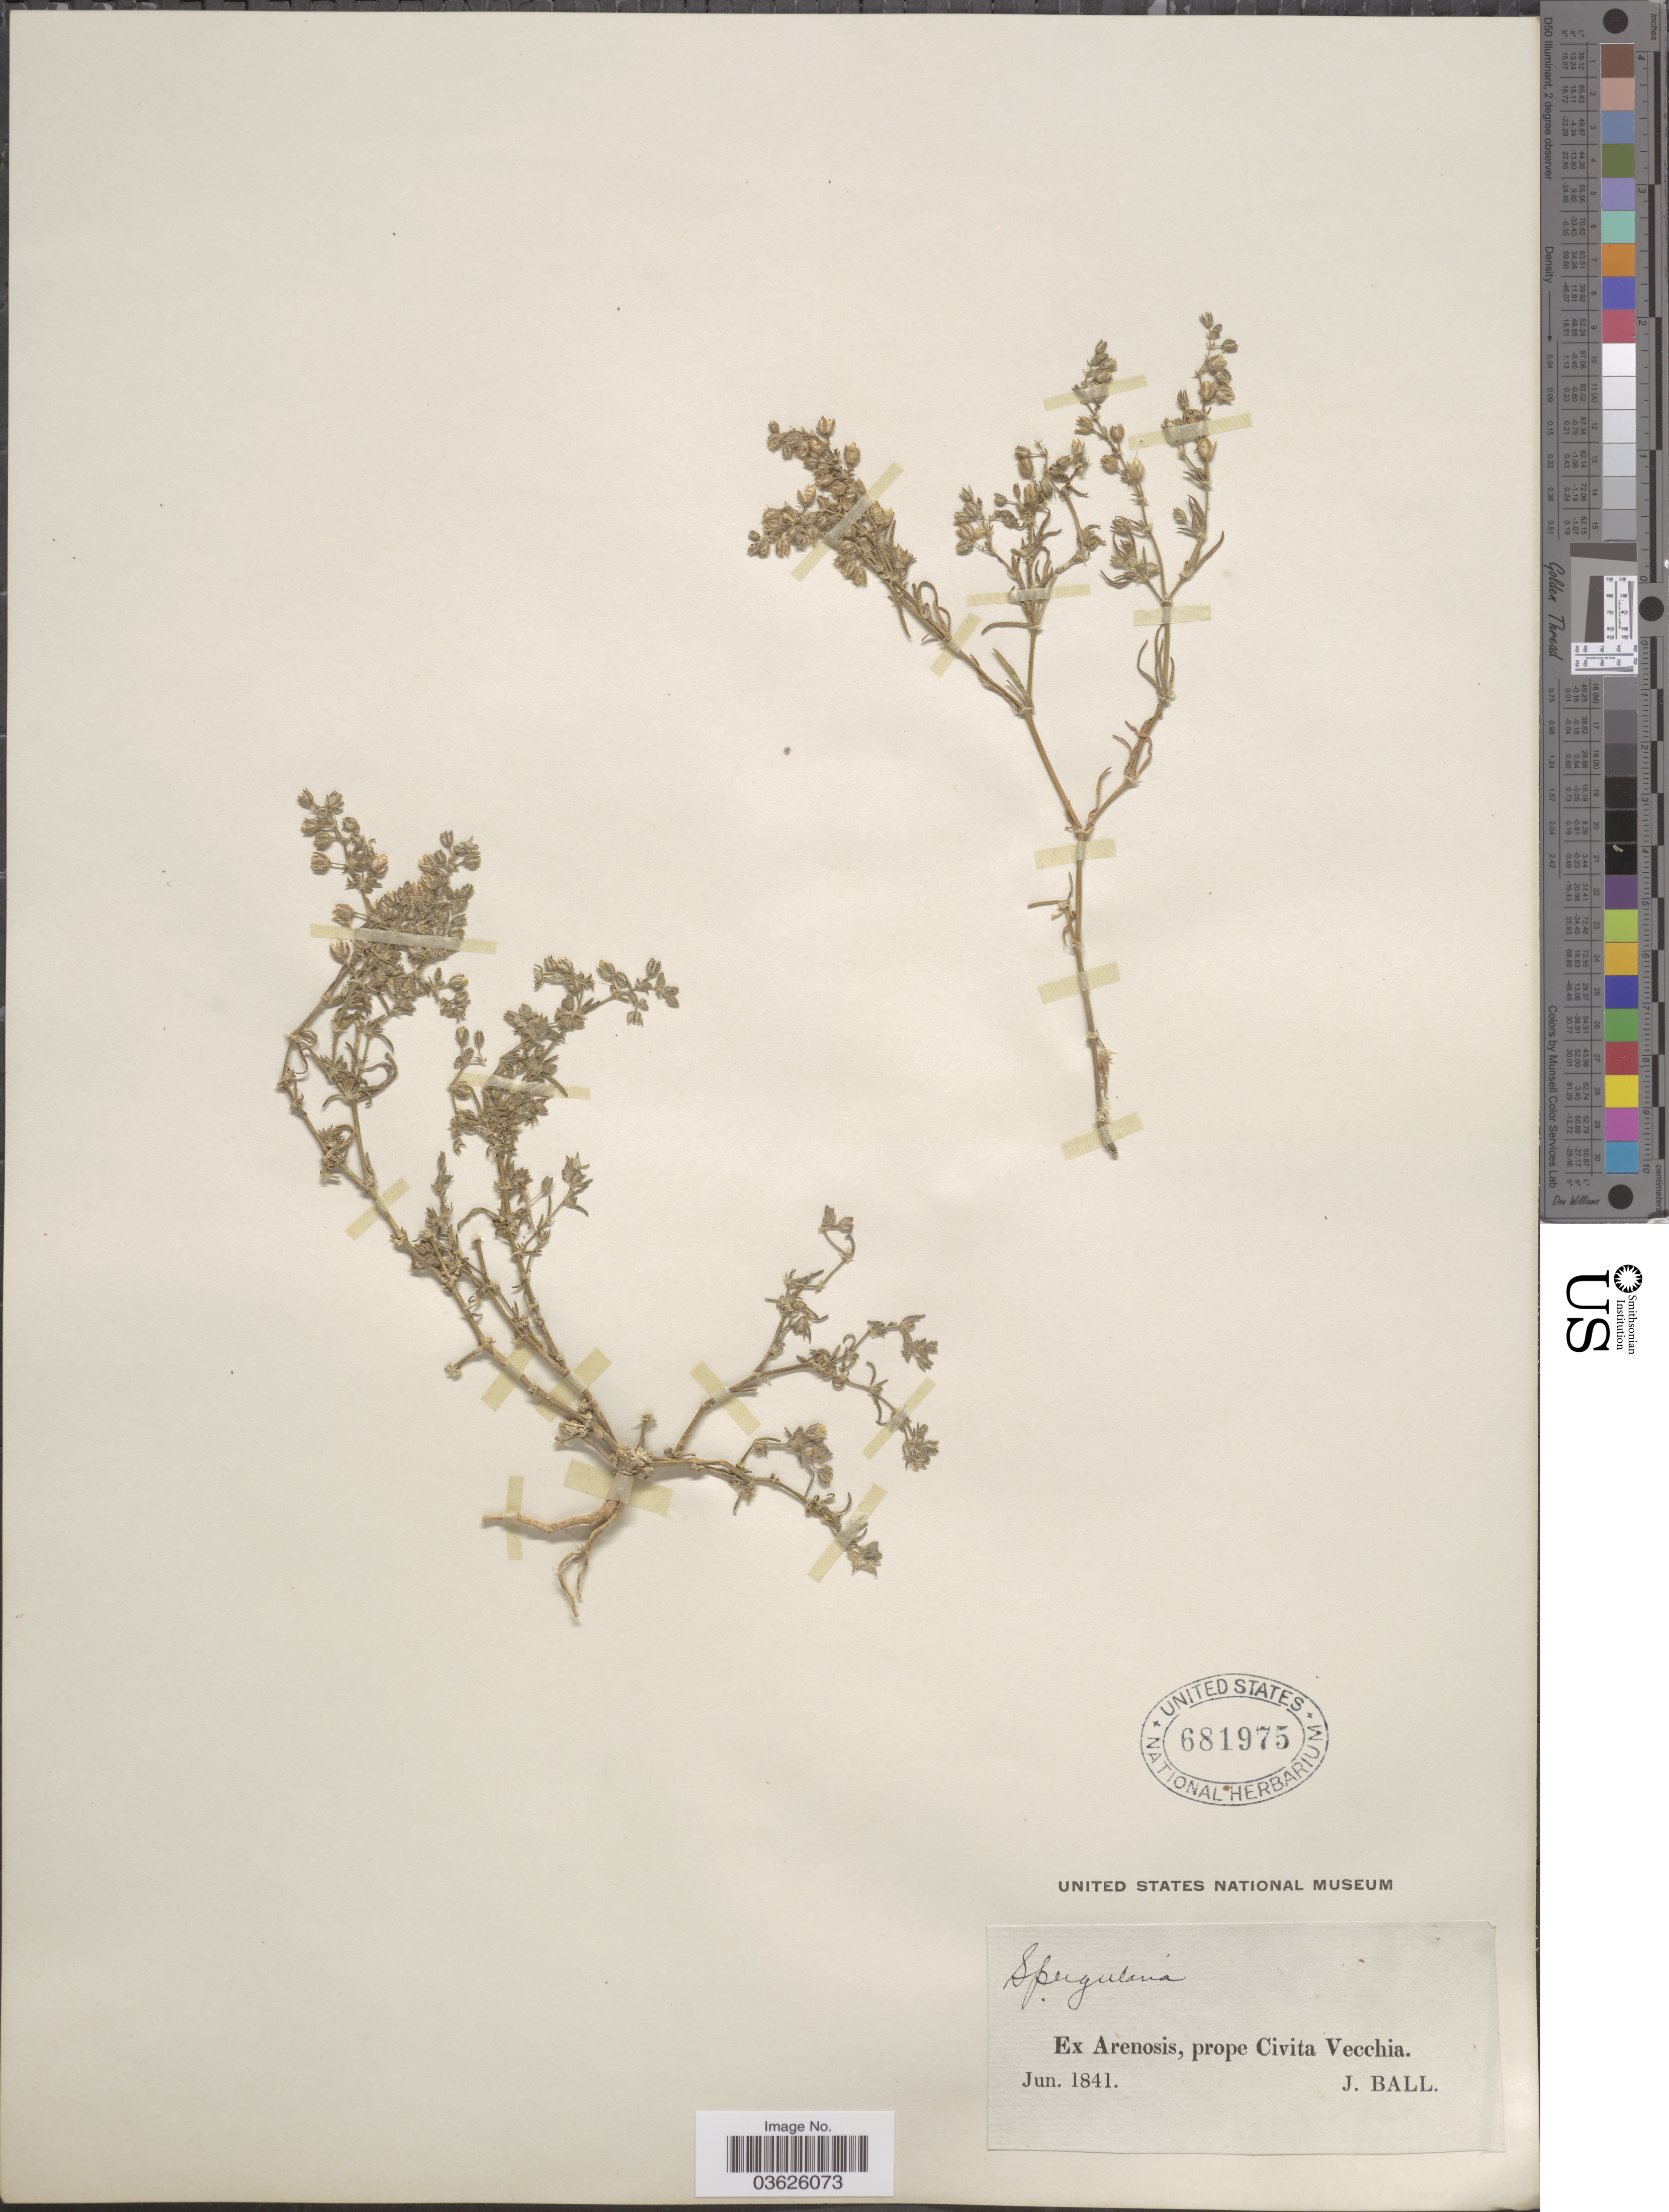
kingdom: Plantae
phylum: Tracheophyta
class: Magnoliopsida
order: Caryophyllales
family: Caryophyllaceae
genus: Tissa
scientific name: Tissa sp.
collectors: J. Ball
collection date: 1841-06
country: Italy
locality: Ex Arenosis, prope Civita Vecchia.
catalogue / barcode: US 681975